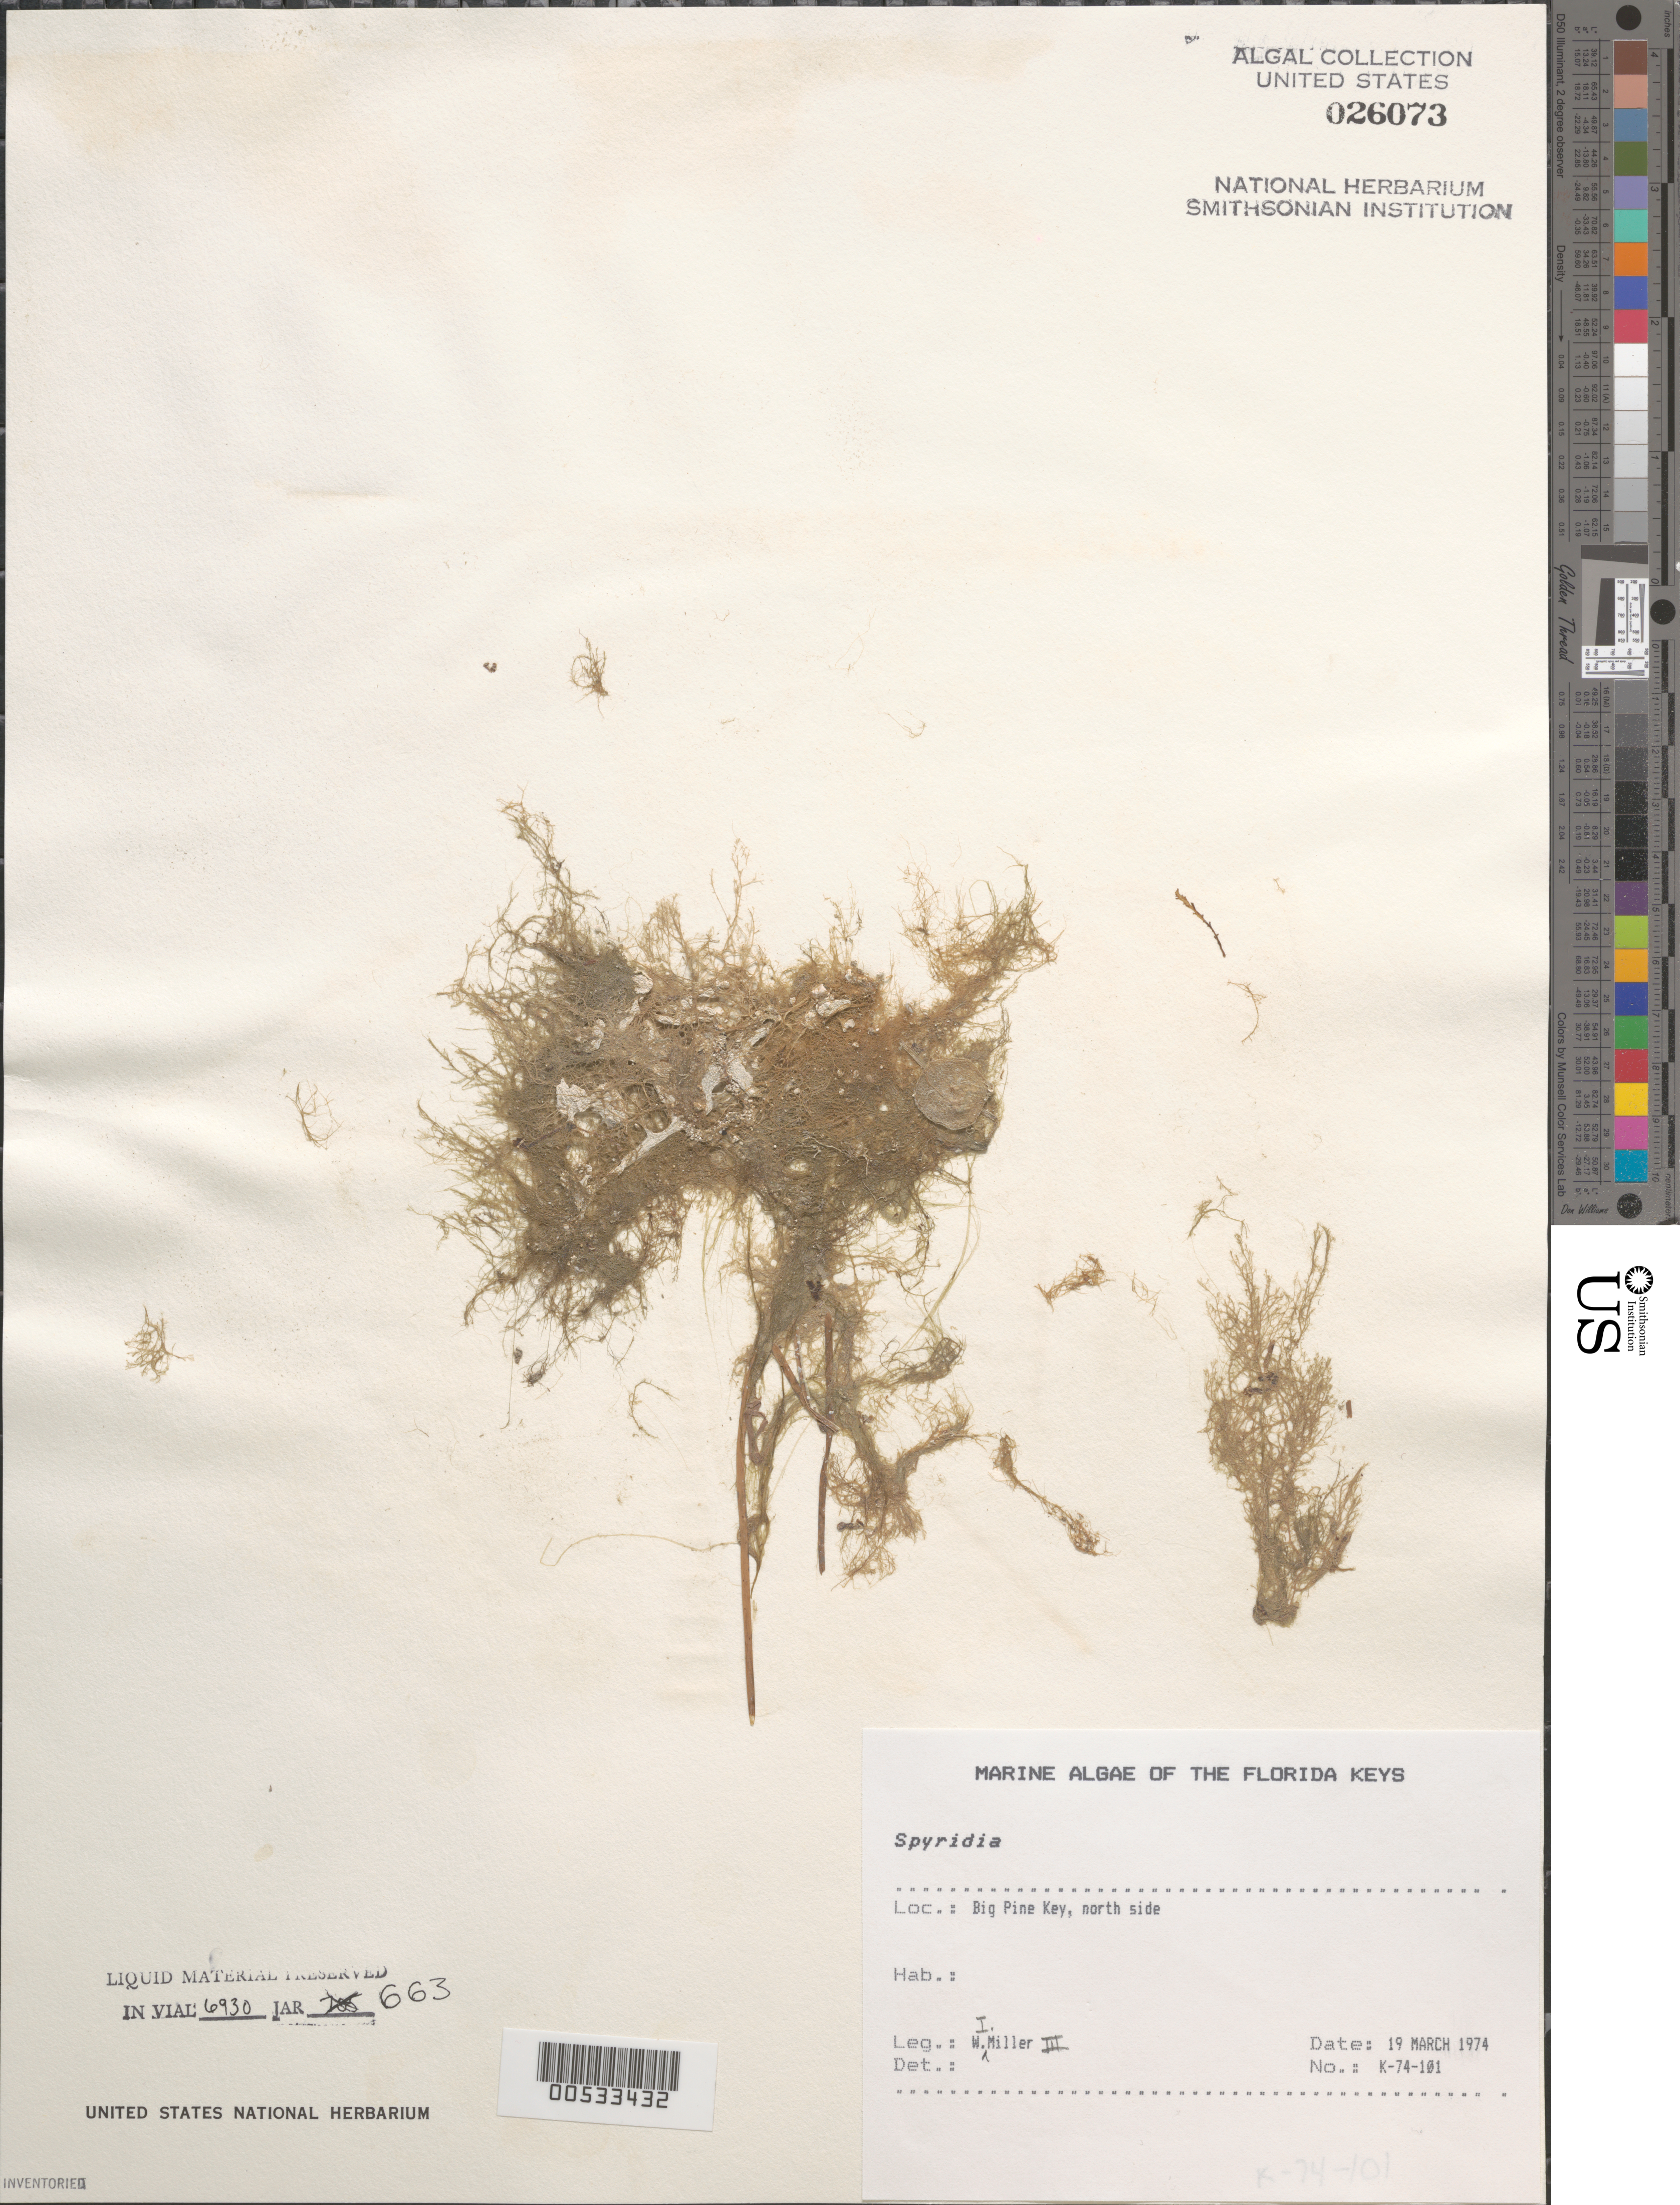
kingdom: Plantae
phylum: Rhodophyta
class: Florideophyceae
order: Ceramiales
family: Spyridiaceae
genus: Spyridia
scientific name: Spyridia sp.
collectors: W. I. Miller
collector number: K-74-101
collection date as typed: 19 Mar 1974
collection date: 1974-03-19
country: United States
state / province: Florida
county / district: Monroe County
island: Big Pine Key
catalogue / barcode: US 26073